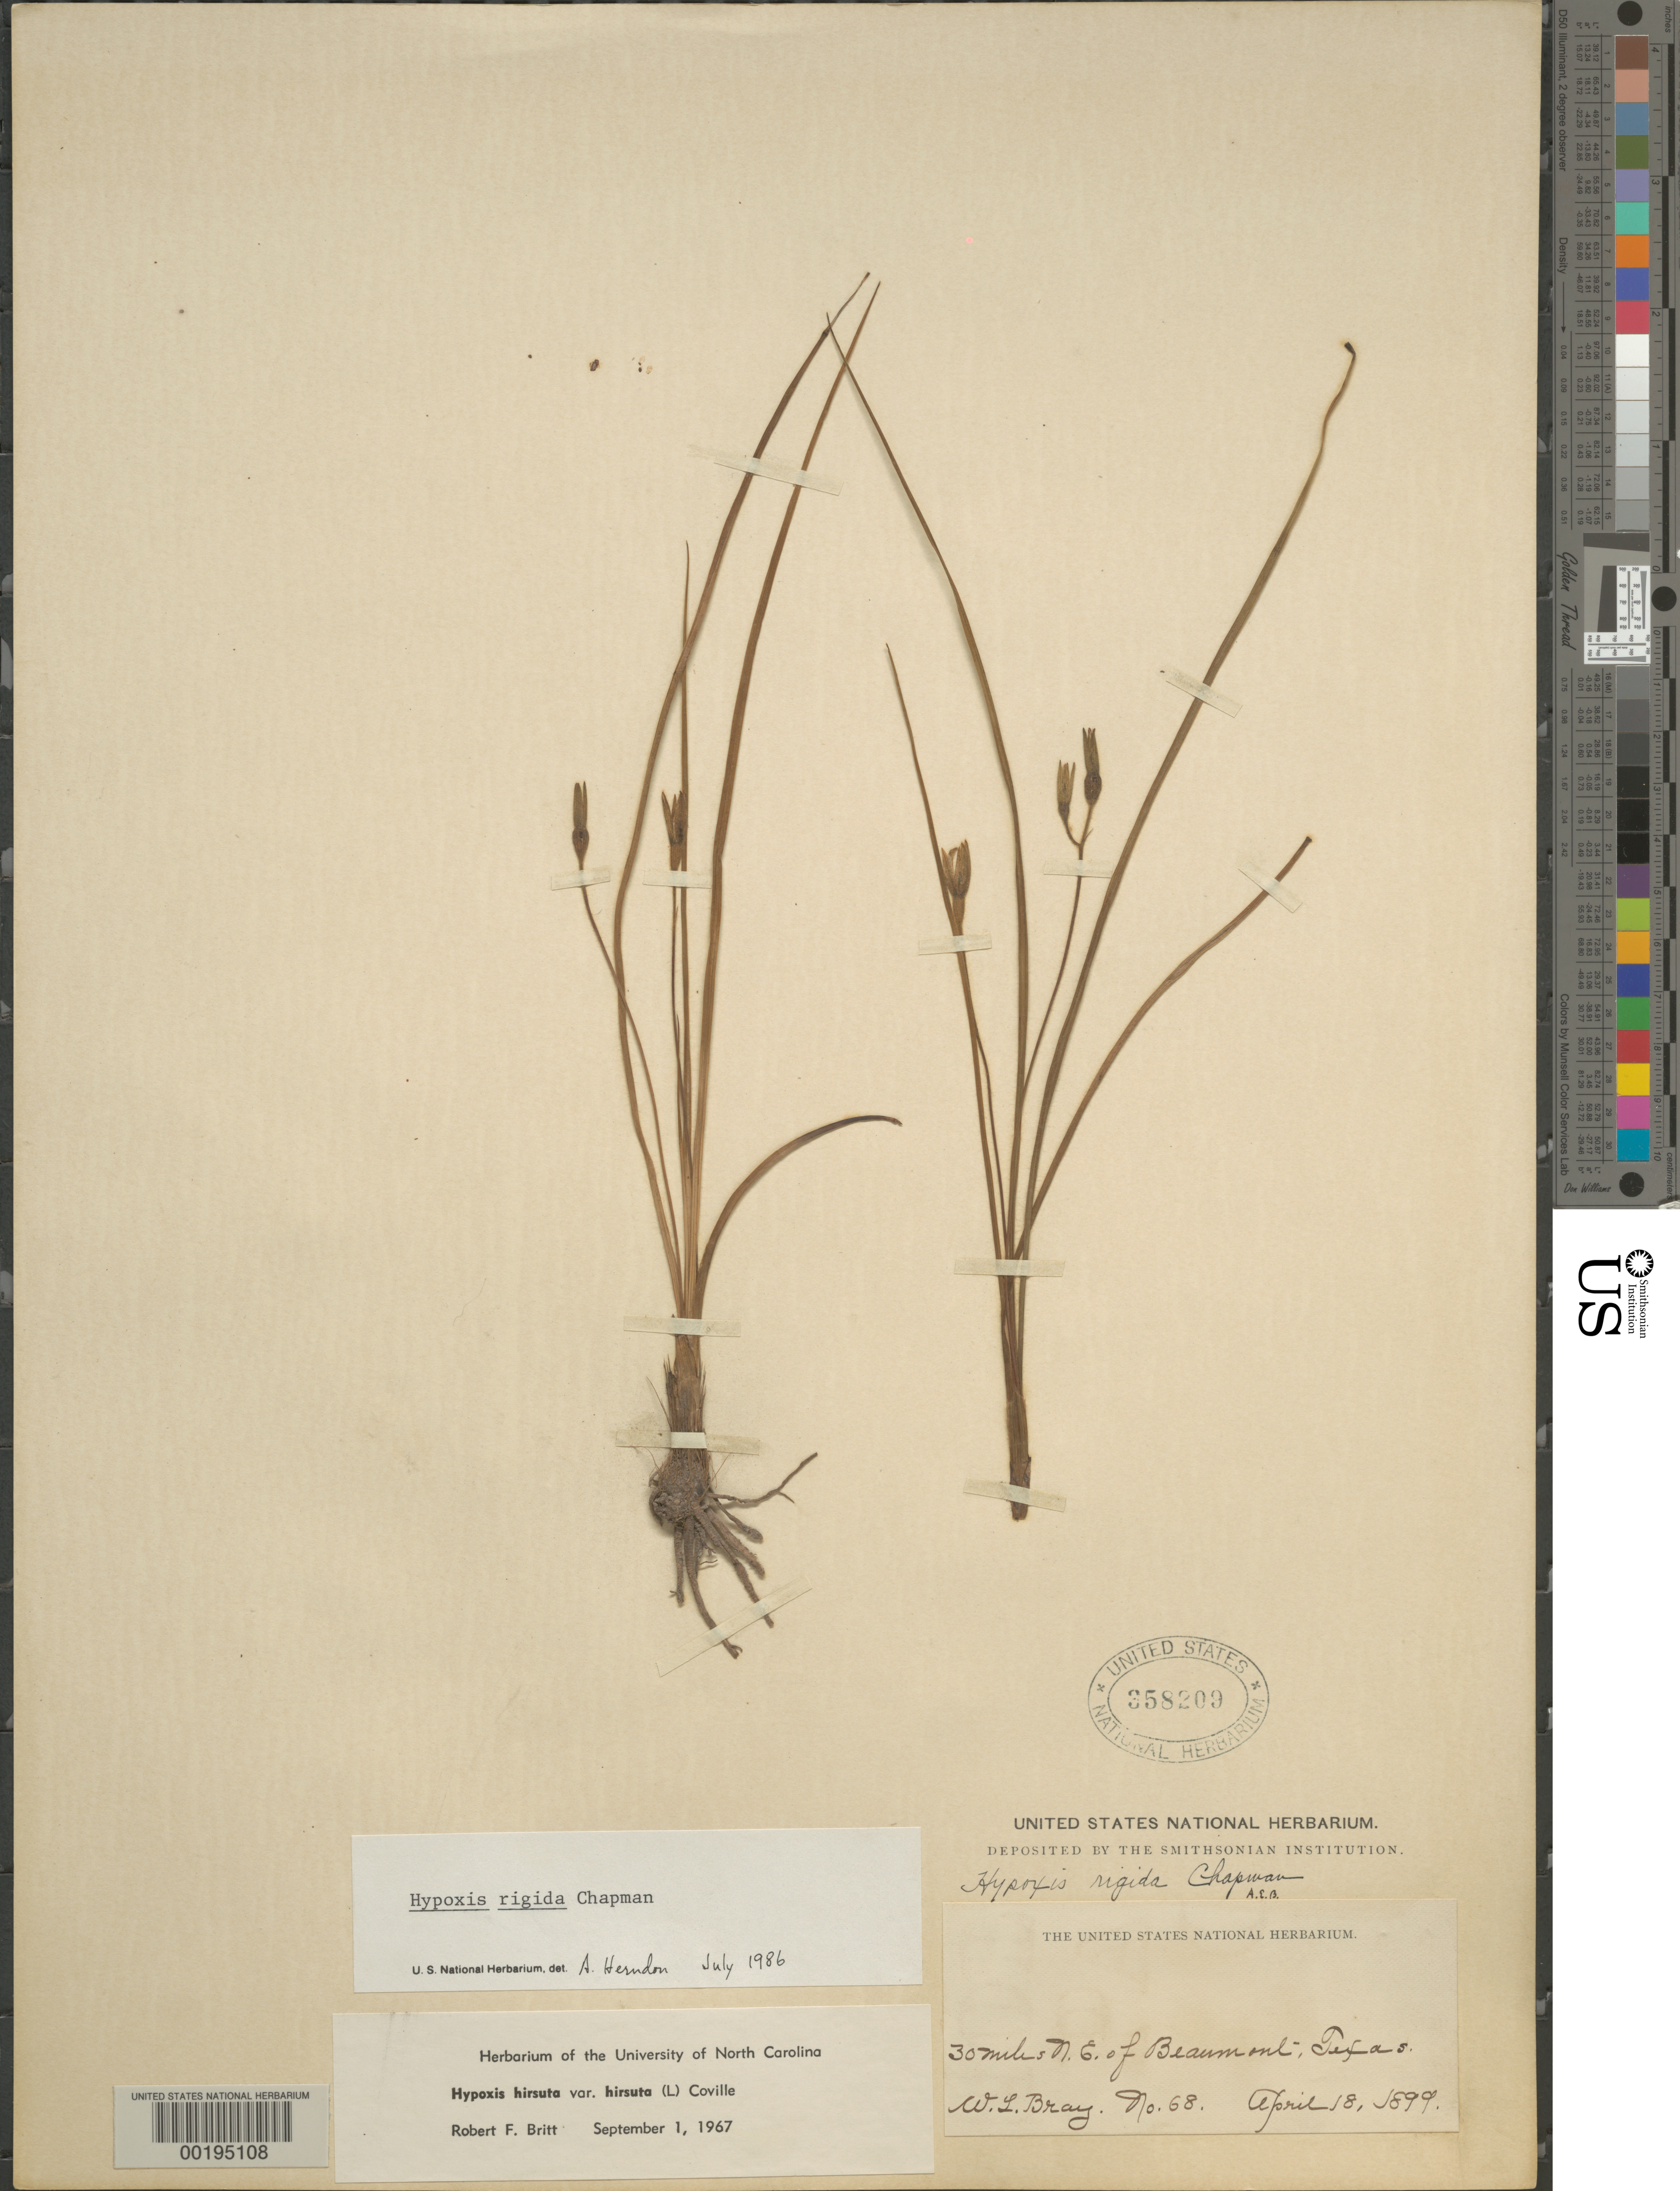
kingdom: Plantae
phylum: Tracheophyta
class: Liliopsida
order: Asparagales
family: Hypoxidaceae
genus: Hypoxis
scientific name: Hypoxis rigida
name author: Chapm.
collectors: W. L. Bray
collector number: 68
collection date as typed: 18 Apr 1899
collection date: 1899-04-18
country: United States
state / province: Texas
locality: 30 mi ne of beaumont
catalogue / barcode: US 358209